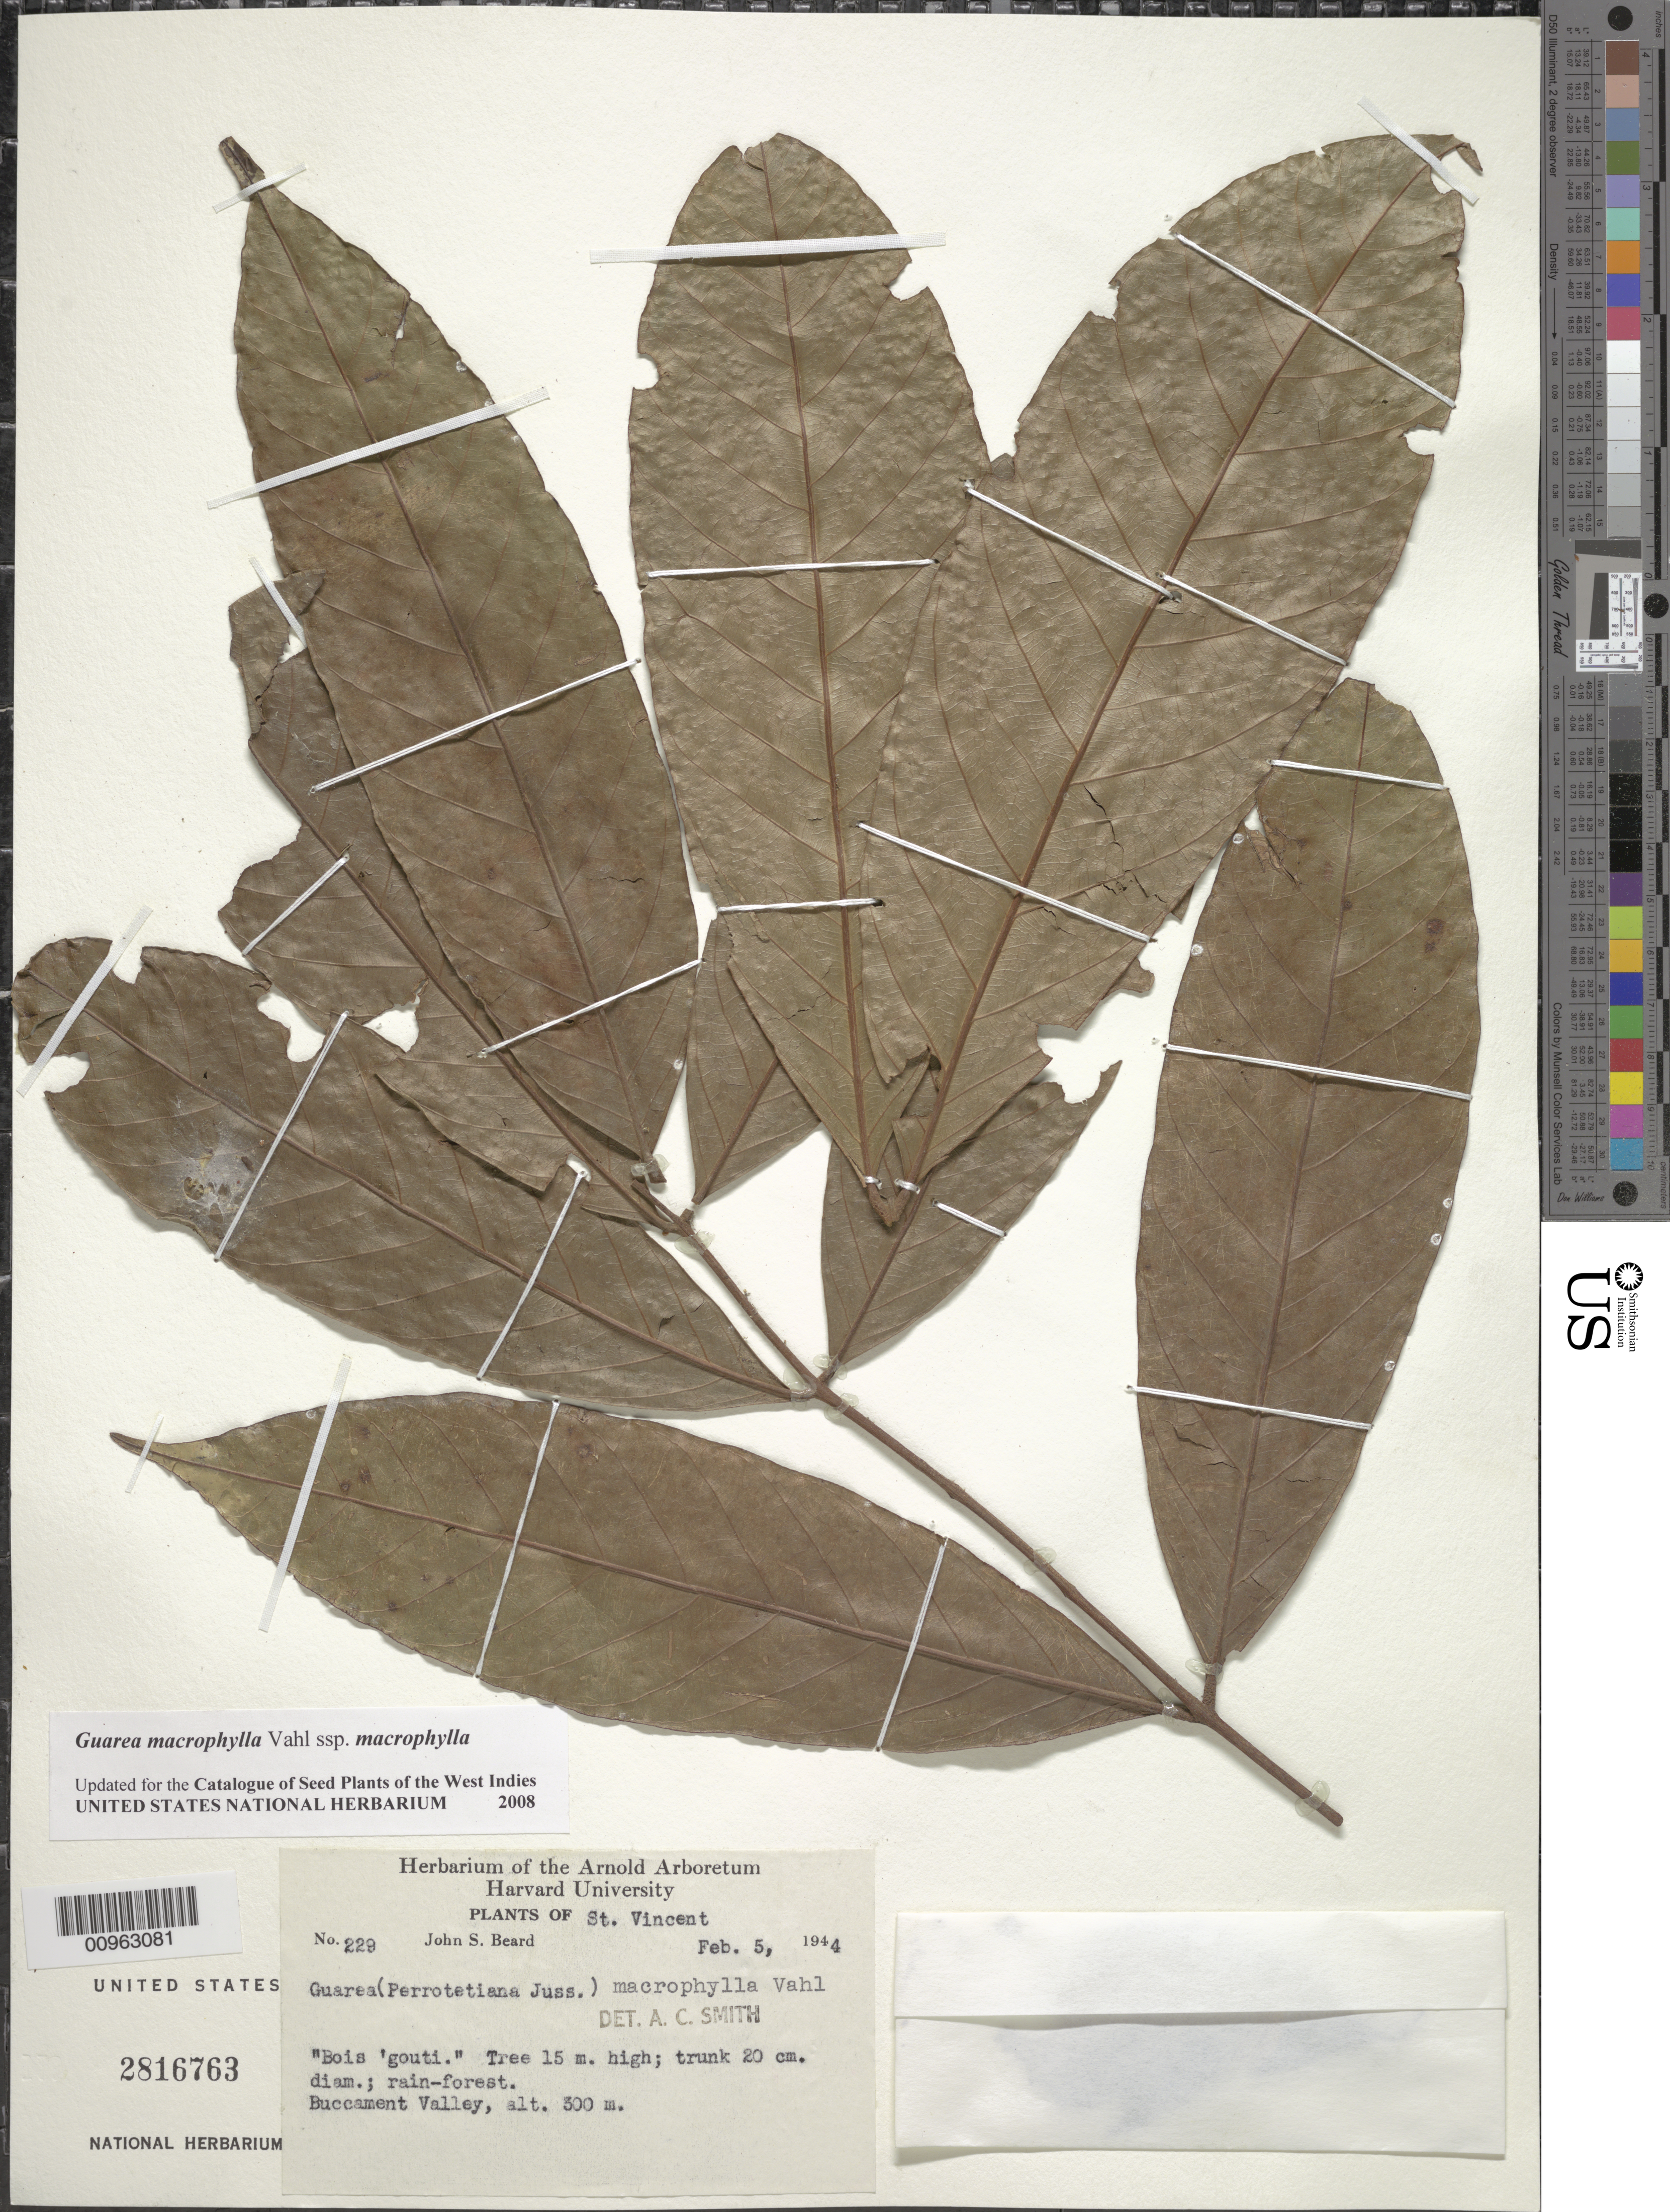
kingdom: Plantae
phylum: Tracheophyta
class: Magnoliopsida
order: Sapindales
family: Meliaceae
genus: Guarea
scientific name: Guarea macrophylla subsp. macrophylla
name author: Vahl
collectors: J. Beard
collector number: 229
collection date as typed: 05 Feb 1944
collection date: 1944-02-05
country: St. Vincent - Grenadines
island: St. Vincent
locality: Buccament Valley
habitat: Rainforest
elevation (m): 300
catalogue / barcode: US 2816763